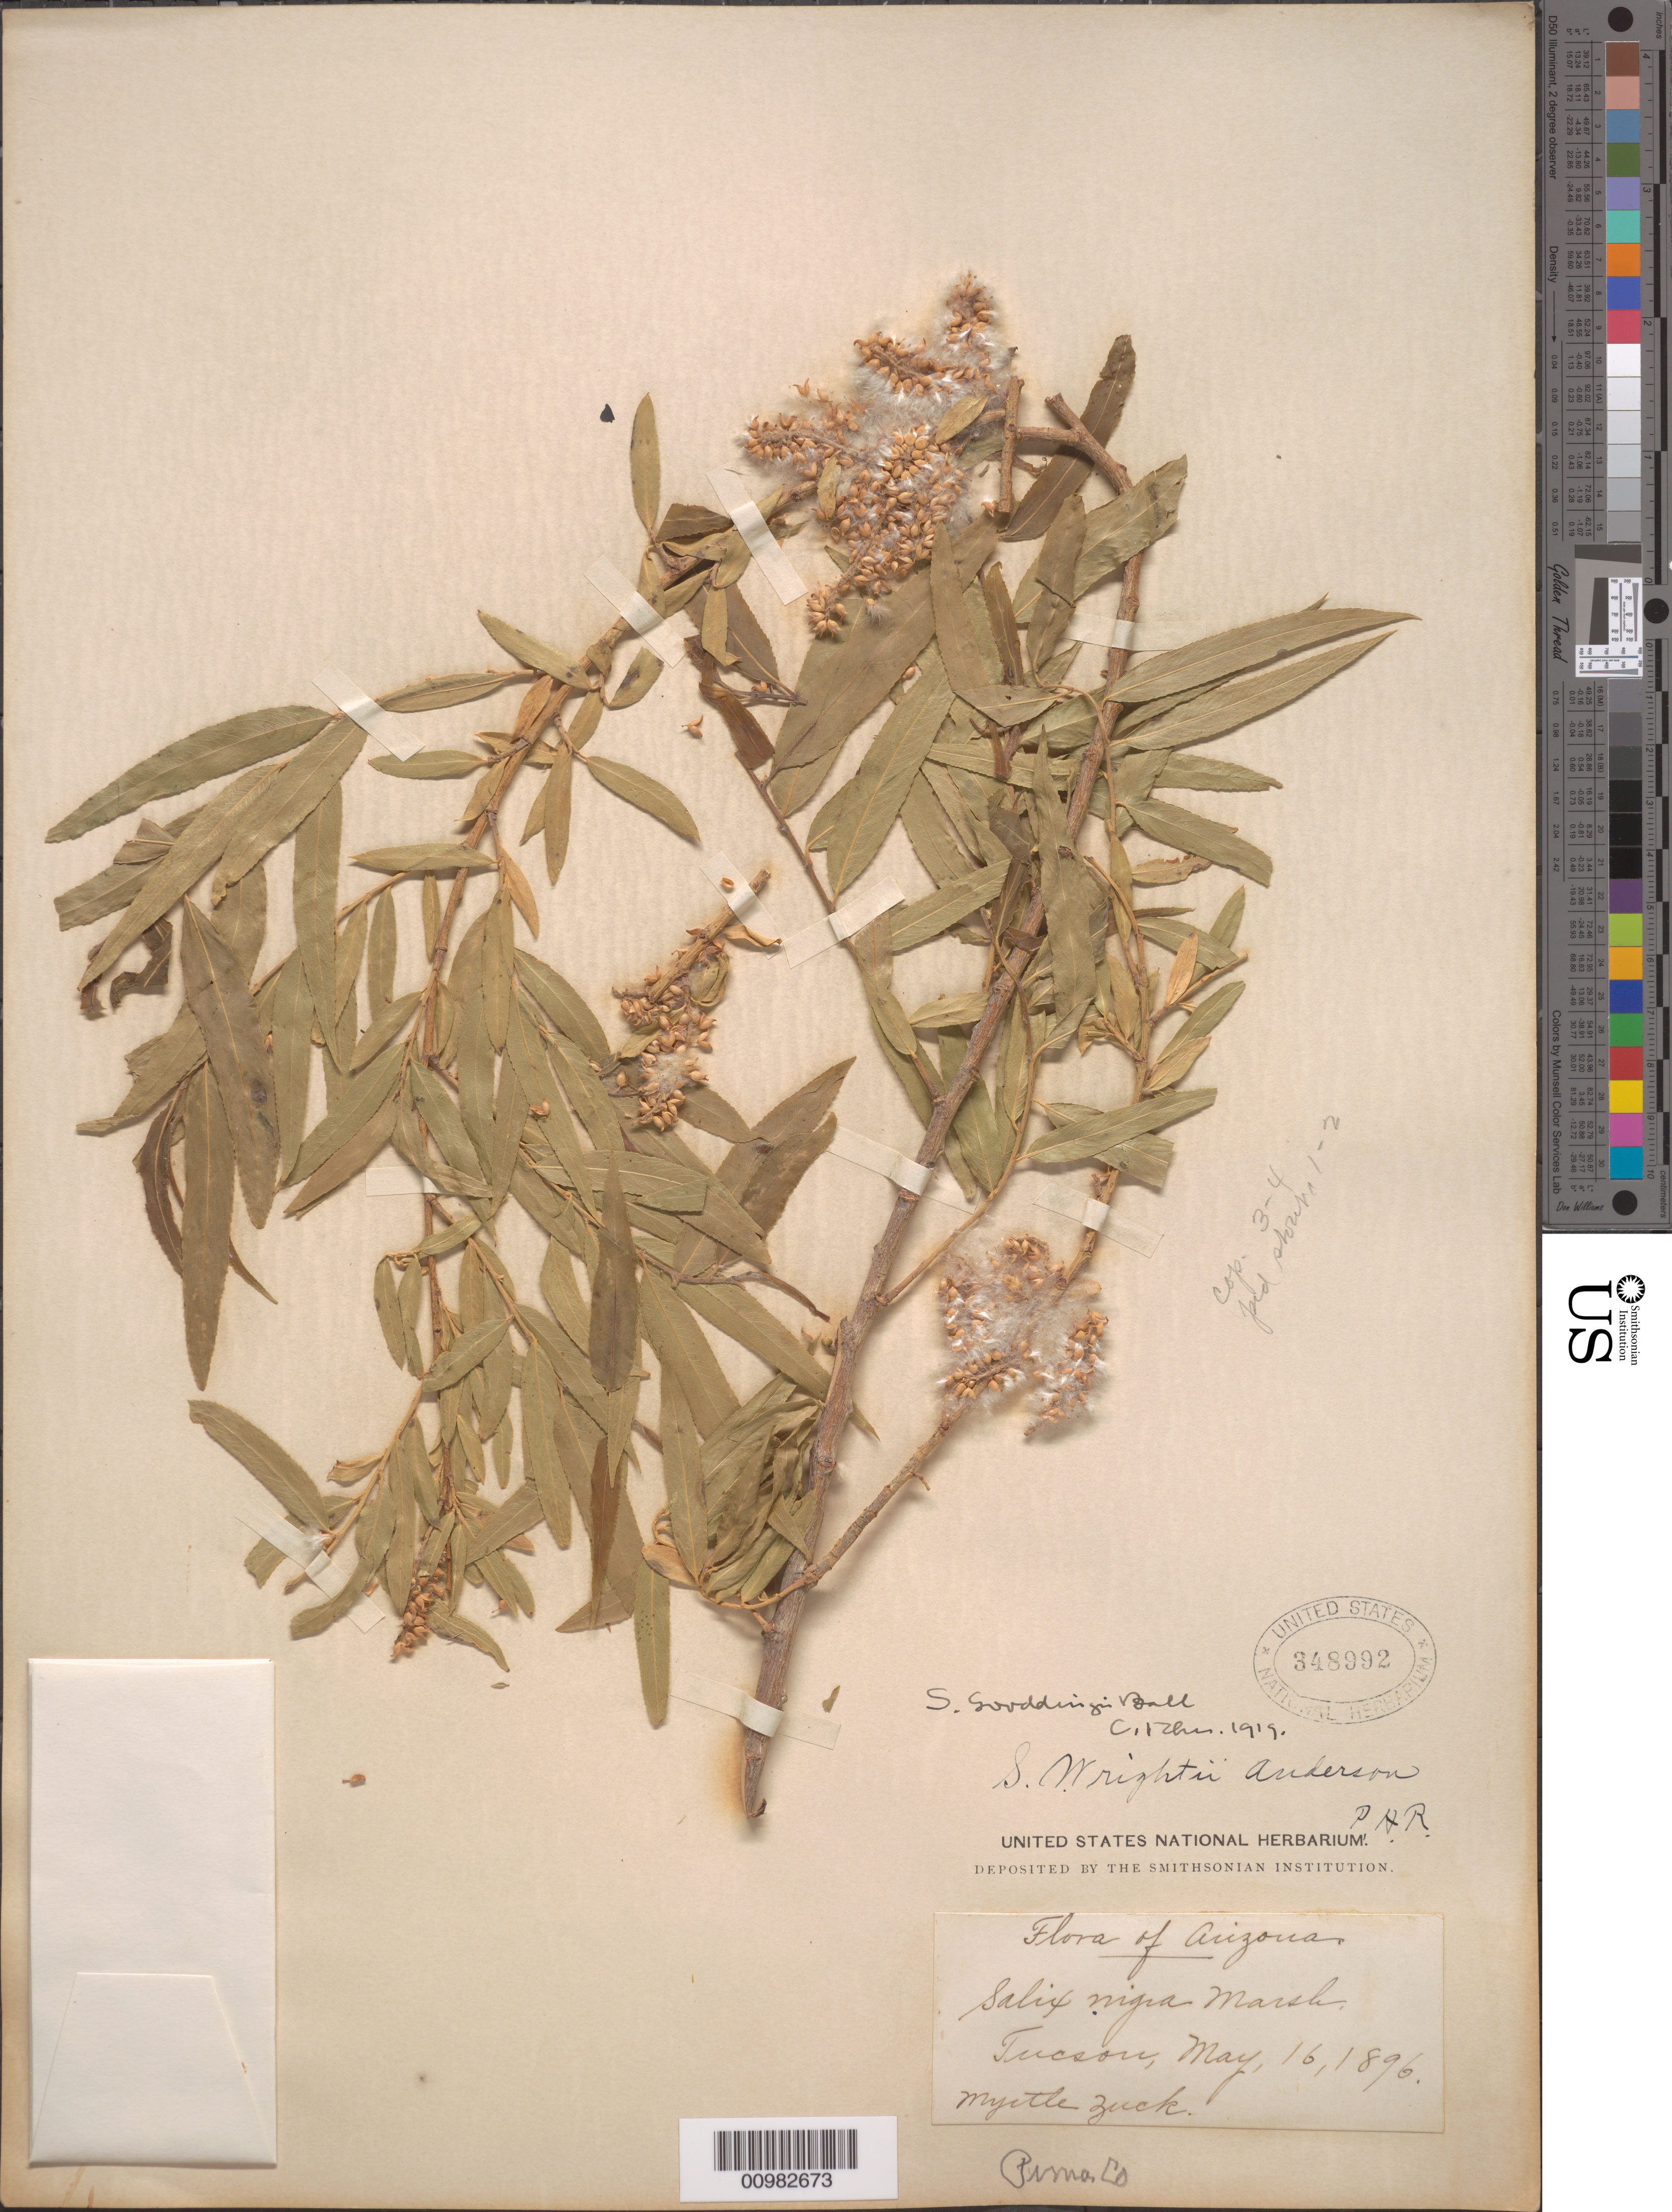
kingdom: Plantae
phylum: Tracheophyta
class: Magnoliopsida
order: Malpighiales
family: Salicaceae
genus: Salix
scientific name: Salix gooddingii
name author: C.R. Ball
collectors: M. Zuck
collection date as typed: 16 May 1896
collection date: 1896-05-16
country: United States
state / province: Arizona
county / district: Pima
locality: Tucson.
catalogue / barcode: US 348992